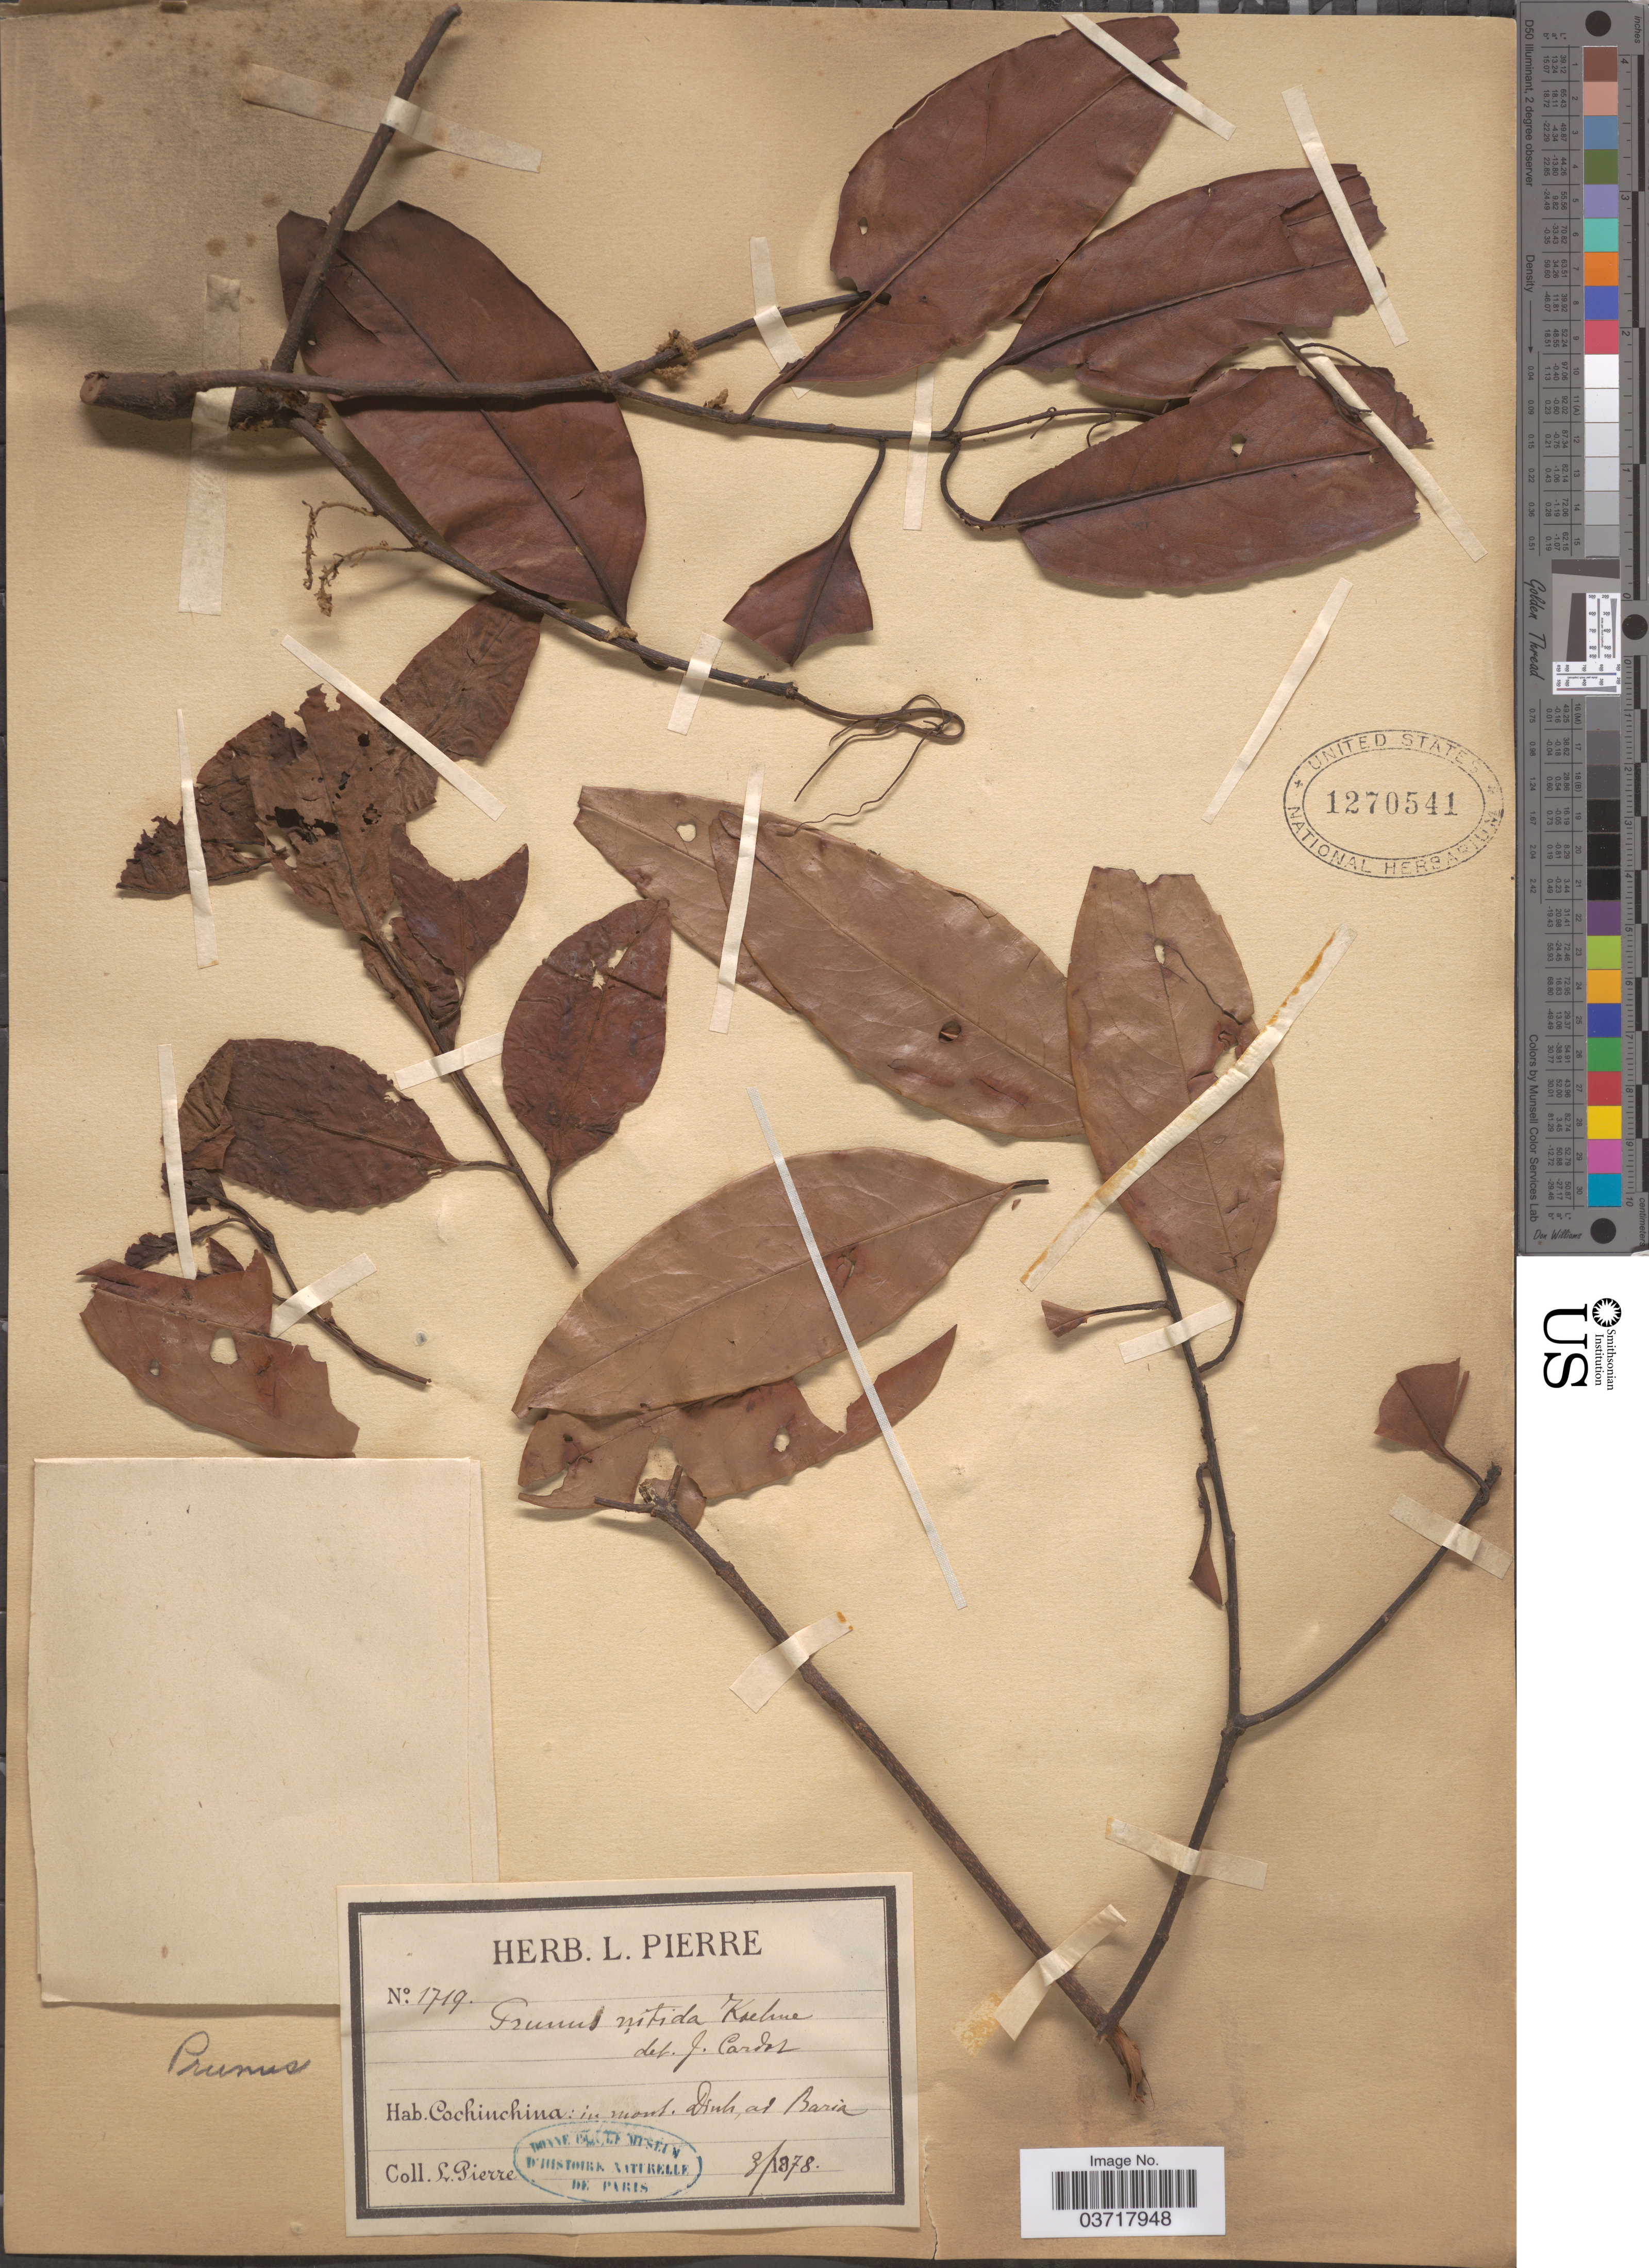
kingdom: Plantae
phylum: Tracheophyta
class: Magnoliopsida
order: Rosales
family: Rosaceae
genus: Prunus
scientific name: Prunus nitida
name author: Koehne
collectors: L. Pierre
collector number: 1719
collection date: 1878-03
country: Vietnam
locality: Cochinchina: in mont. Dinh, ad Baria.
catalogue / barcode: US 1270541